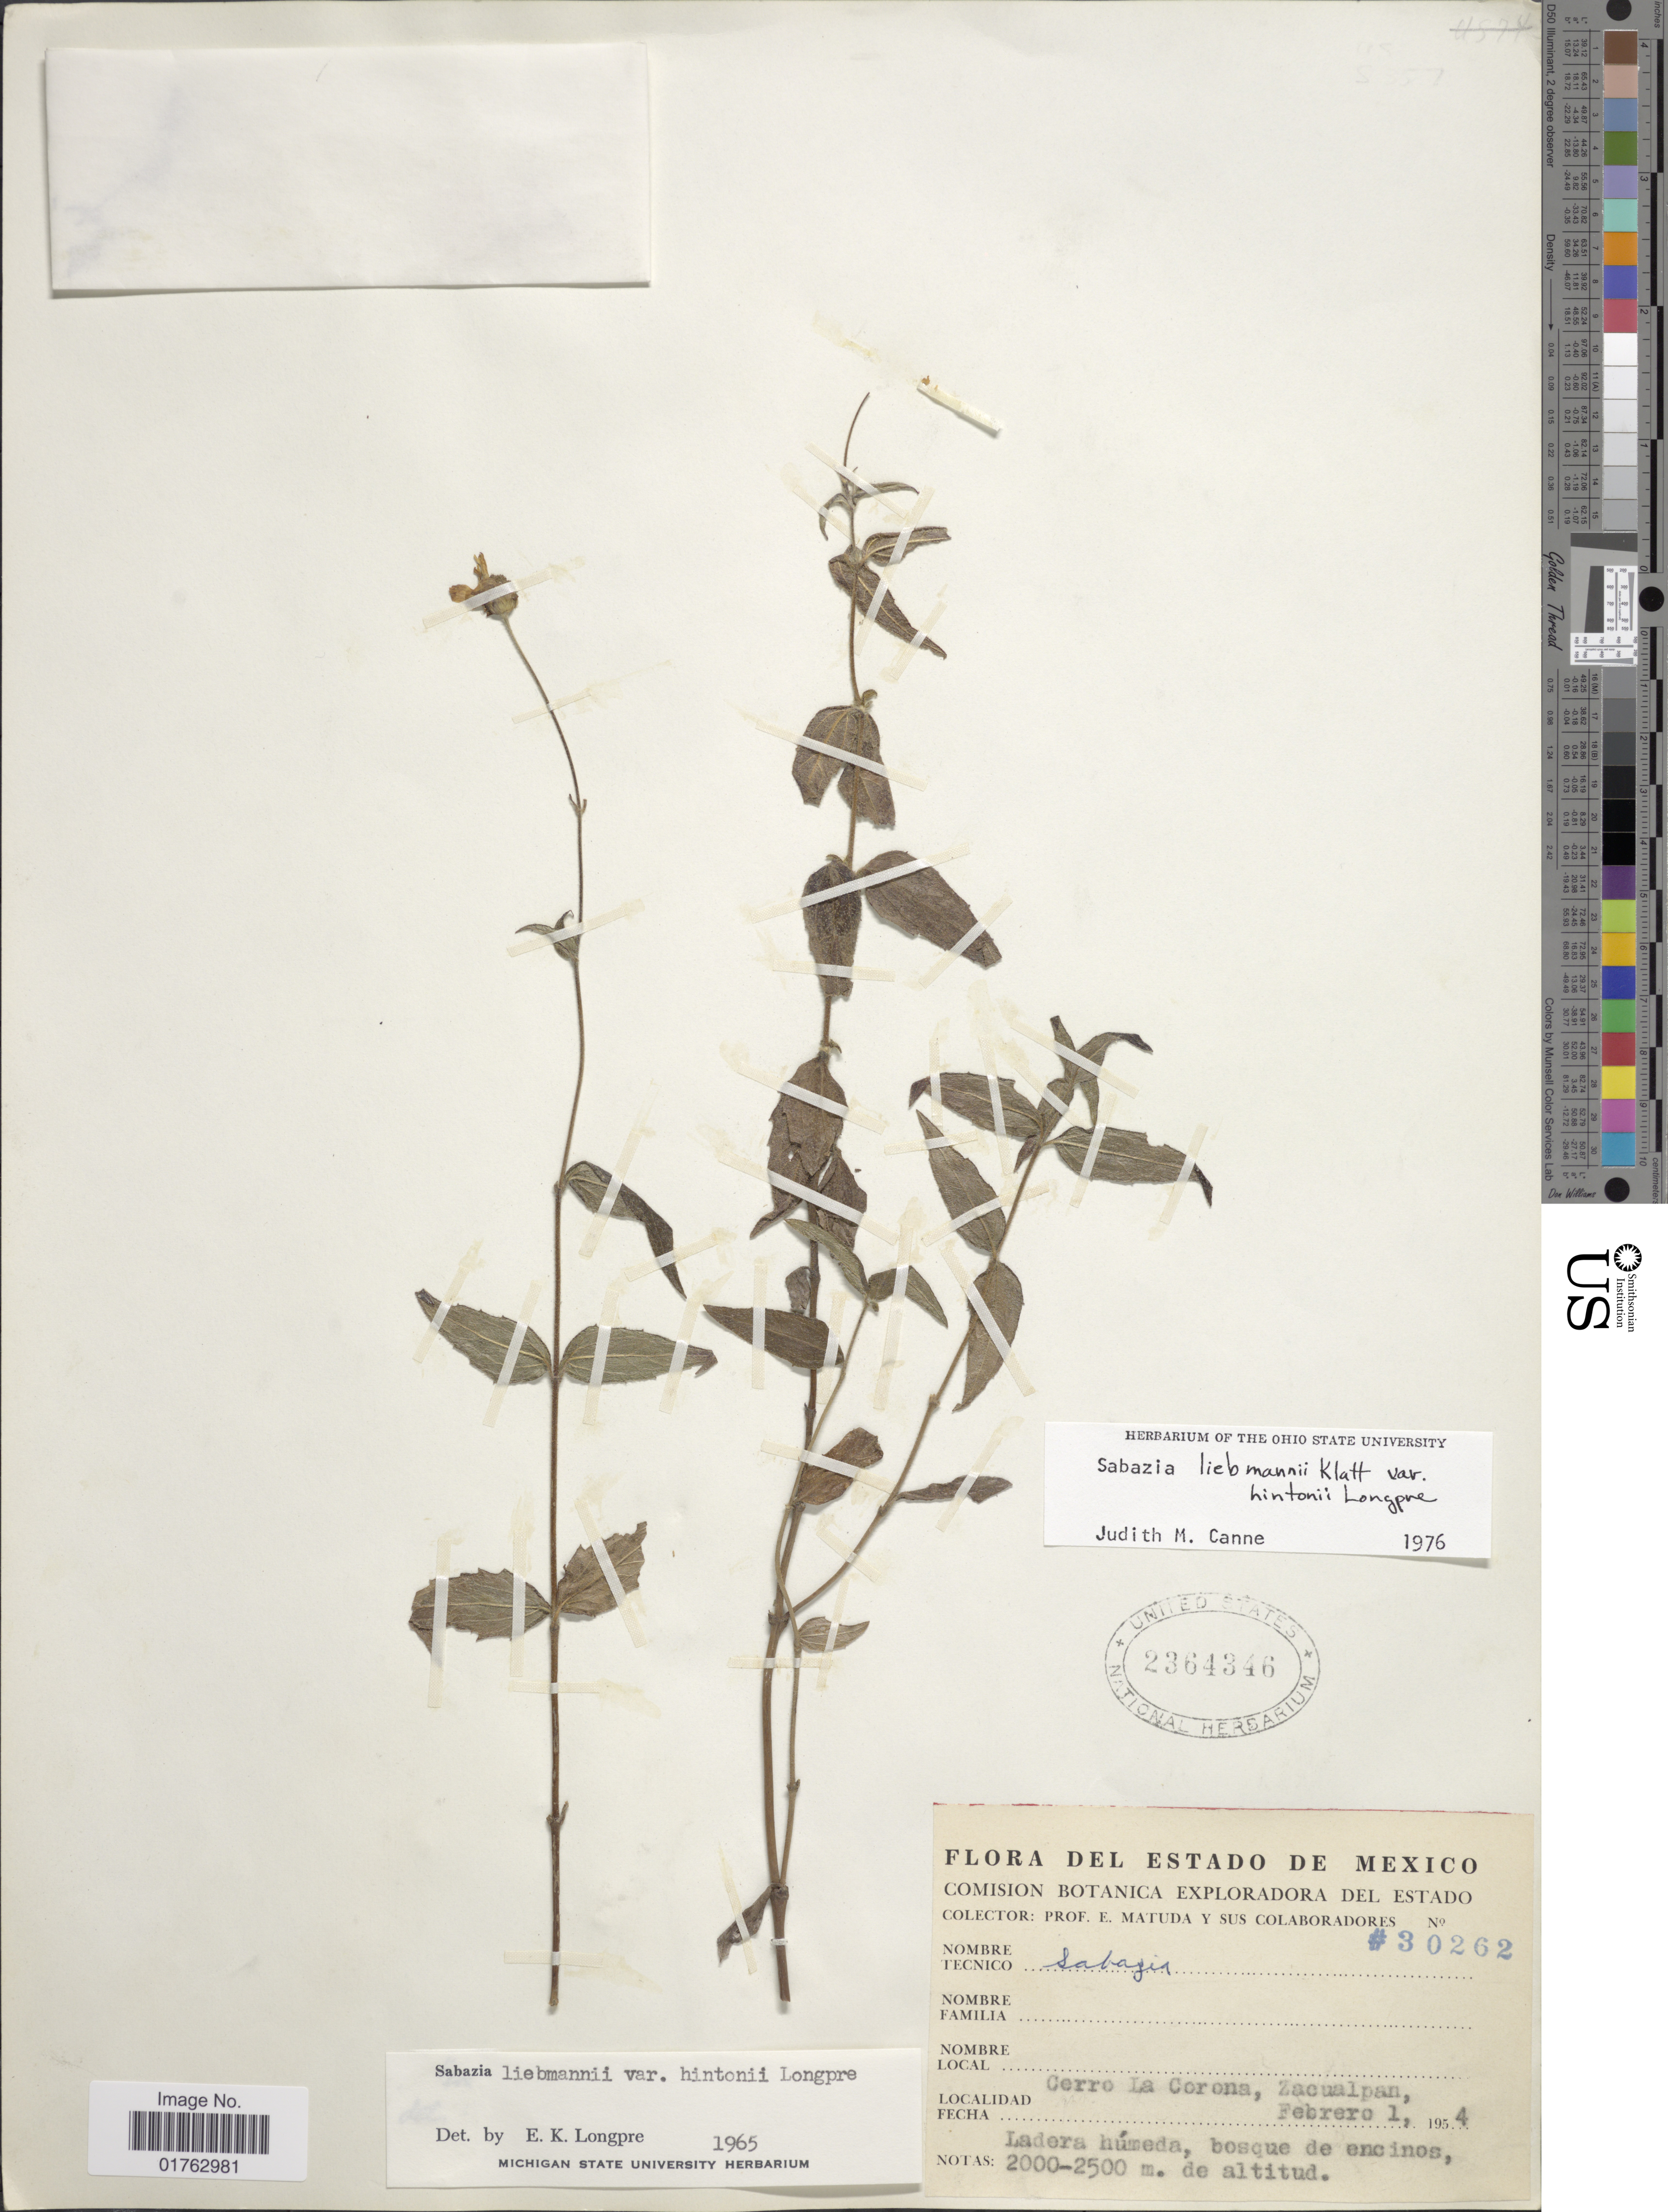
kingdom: Plantae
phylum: Tracheophyta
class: Magnoliopsida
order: Asterales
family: Asteraceae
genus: Sabazia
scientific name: Sabazia liebmannii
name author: Klatt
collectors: E. Matuda & et al.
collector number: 30262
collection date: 1954-02-01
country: Mexico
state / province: México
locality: Cerro La Corona, Zacualpan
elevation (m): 2000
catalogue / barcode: US 2364346